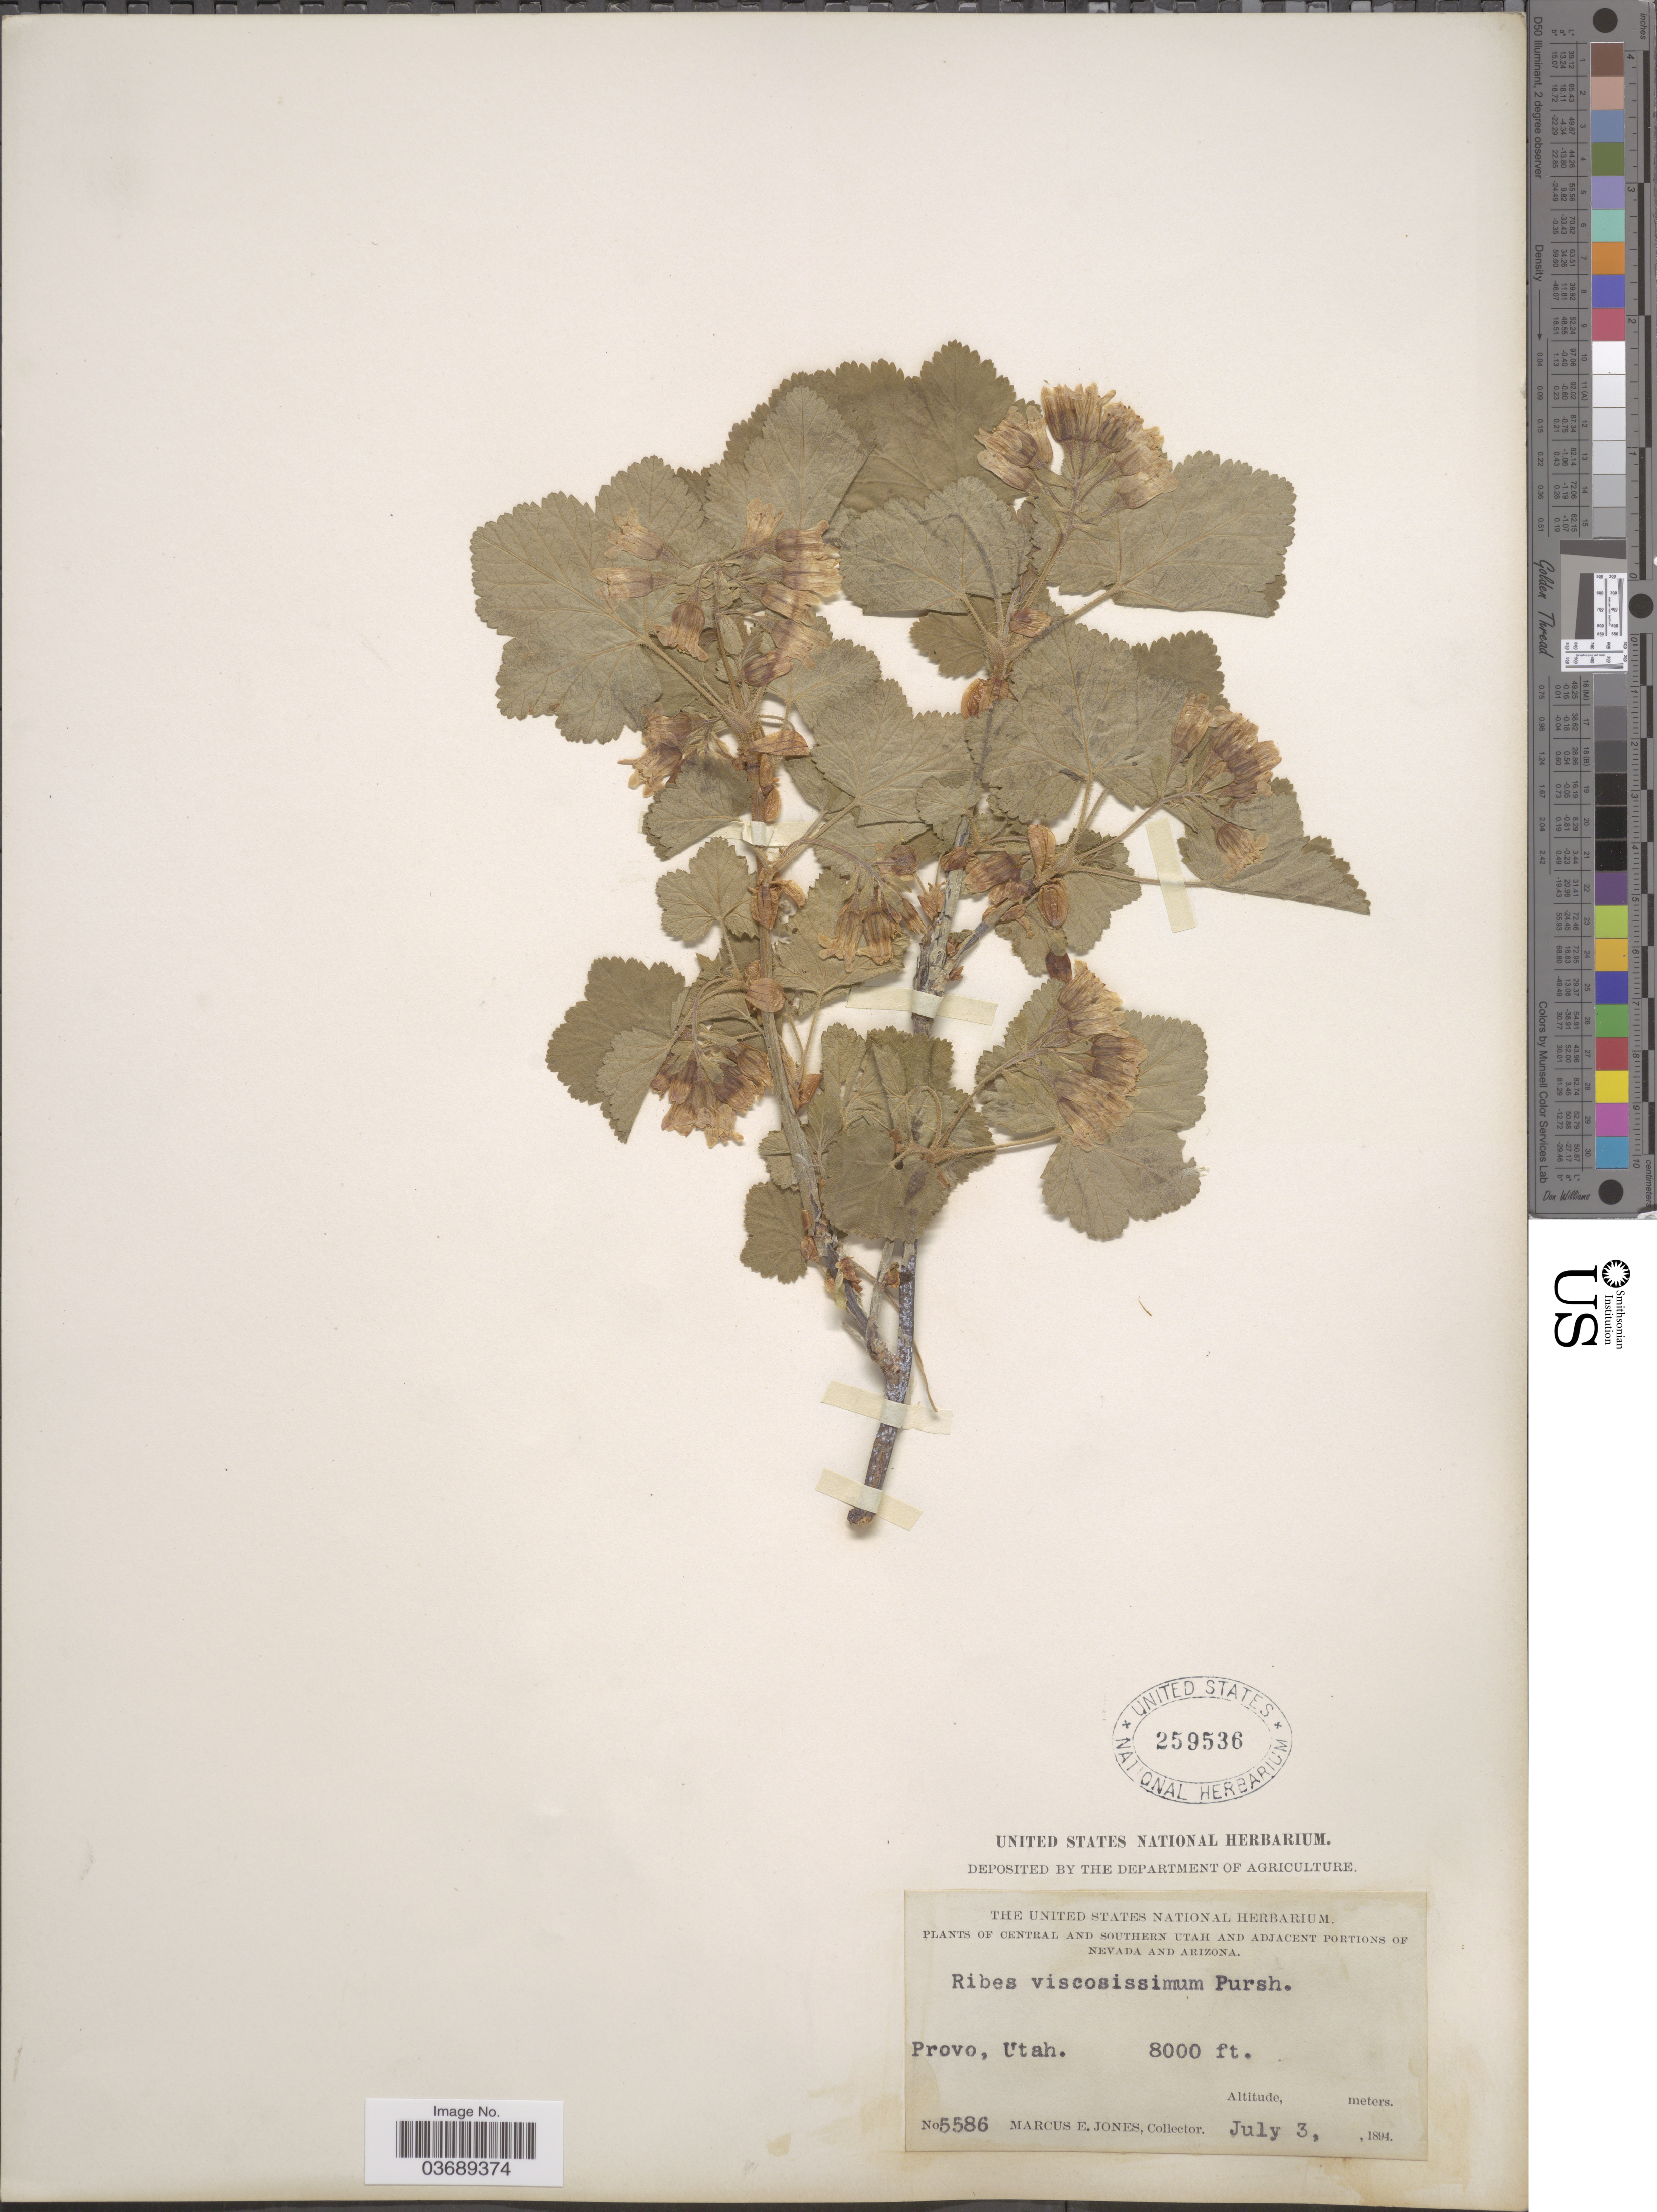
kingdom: Plantae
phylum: Tracheophyta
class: Magnoliopsida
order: Saxifragales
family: Grossulariaceae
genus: Ribes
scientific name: Ribes viscosissimum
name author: Pursh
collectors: M. E. Jones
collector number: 5586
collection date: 1894-07-03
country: United States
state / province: Utah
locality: Central and Southern Utah. Provo.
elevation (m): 2438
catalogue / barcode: US 259536